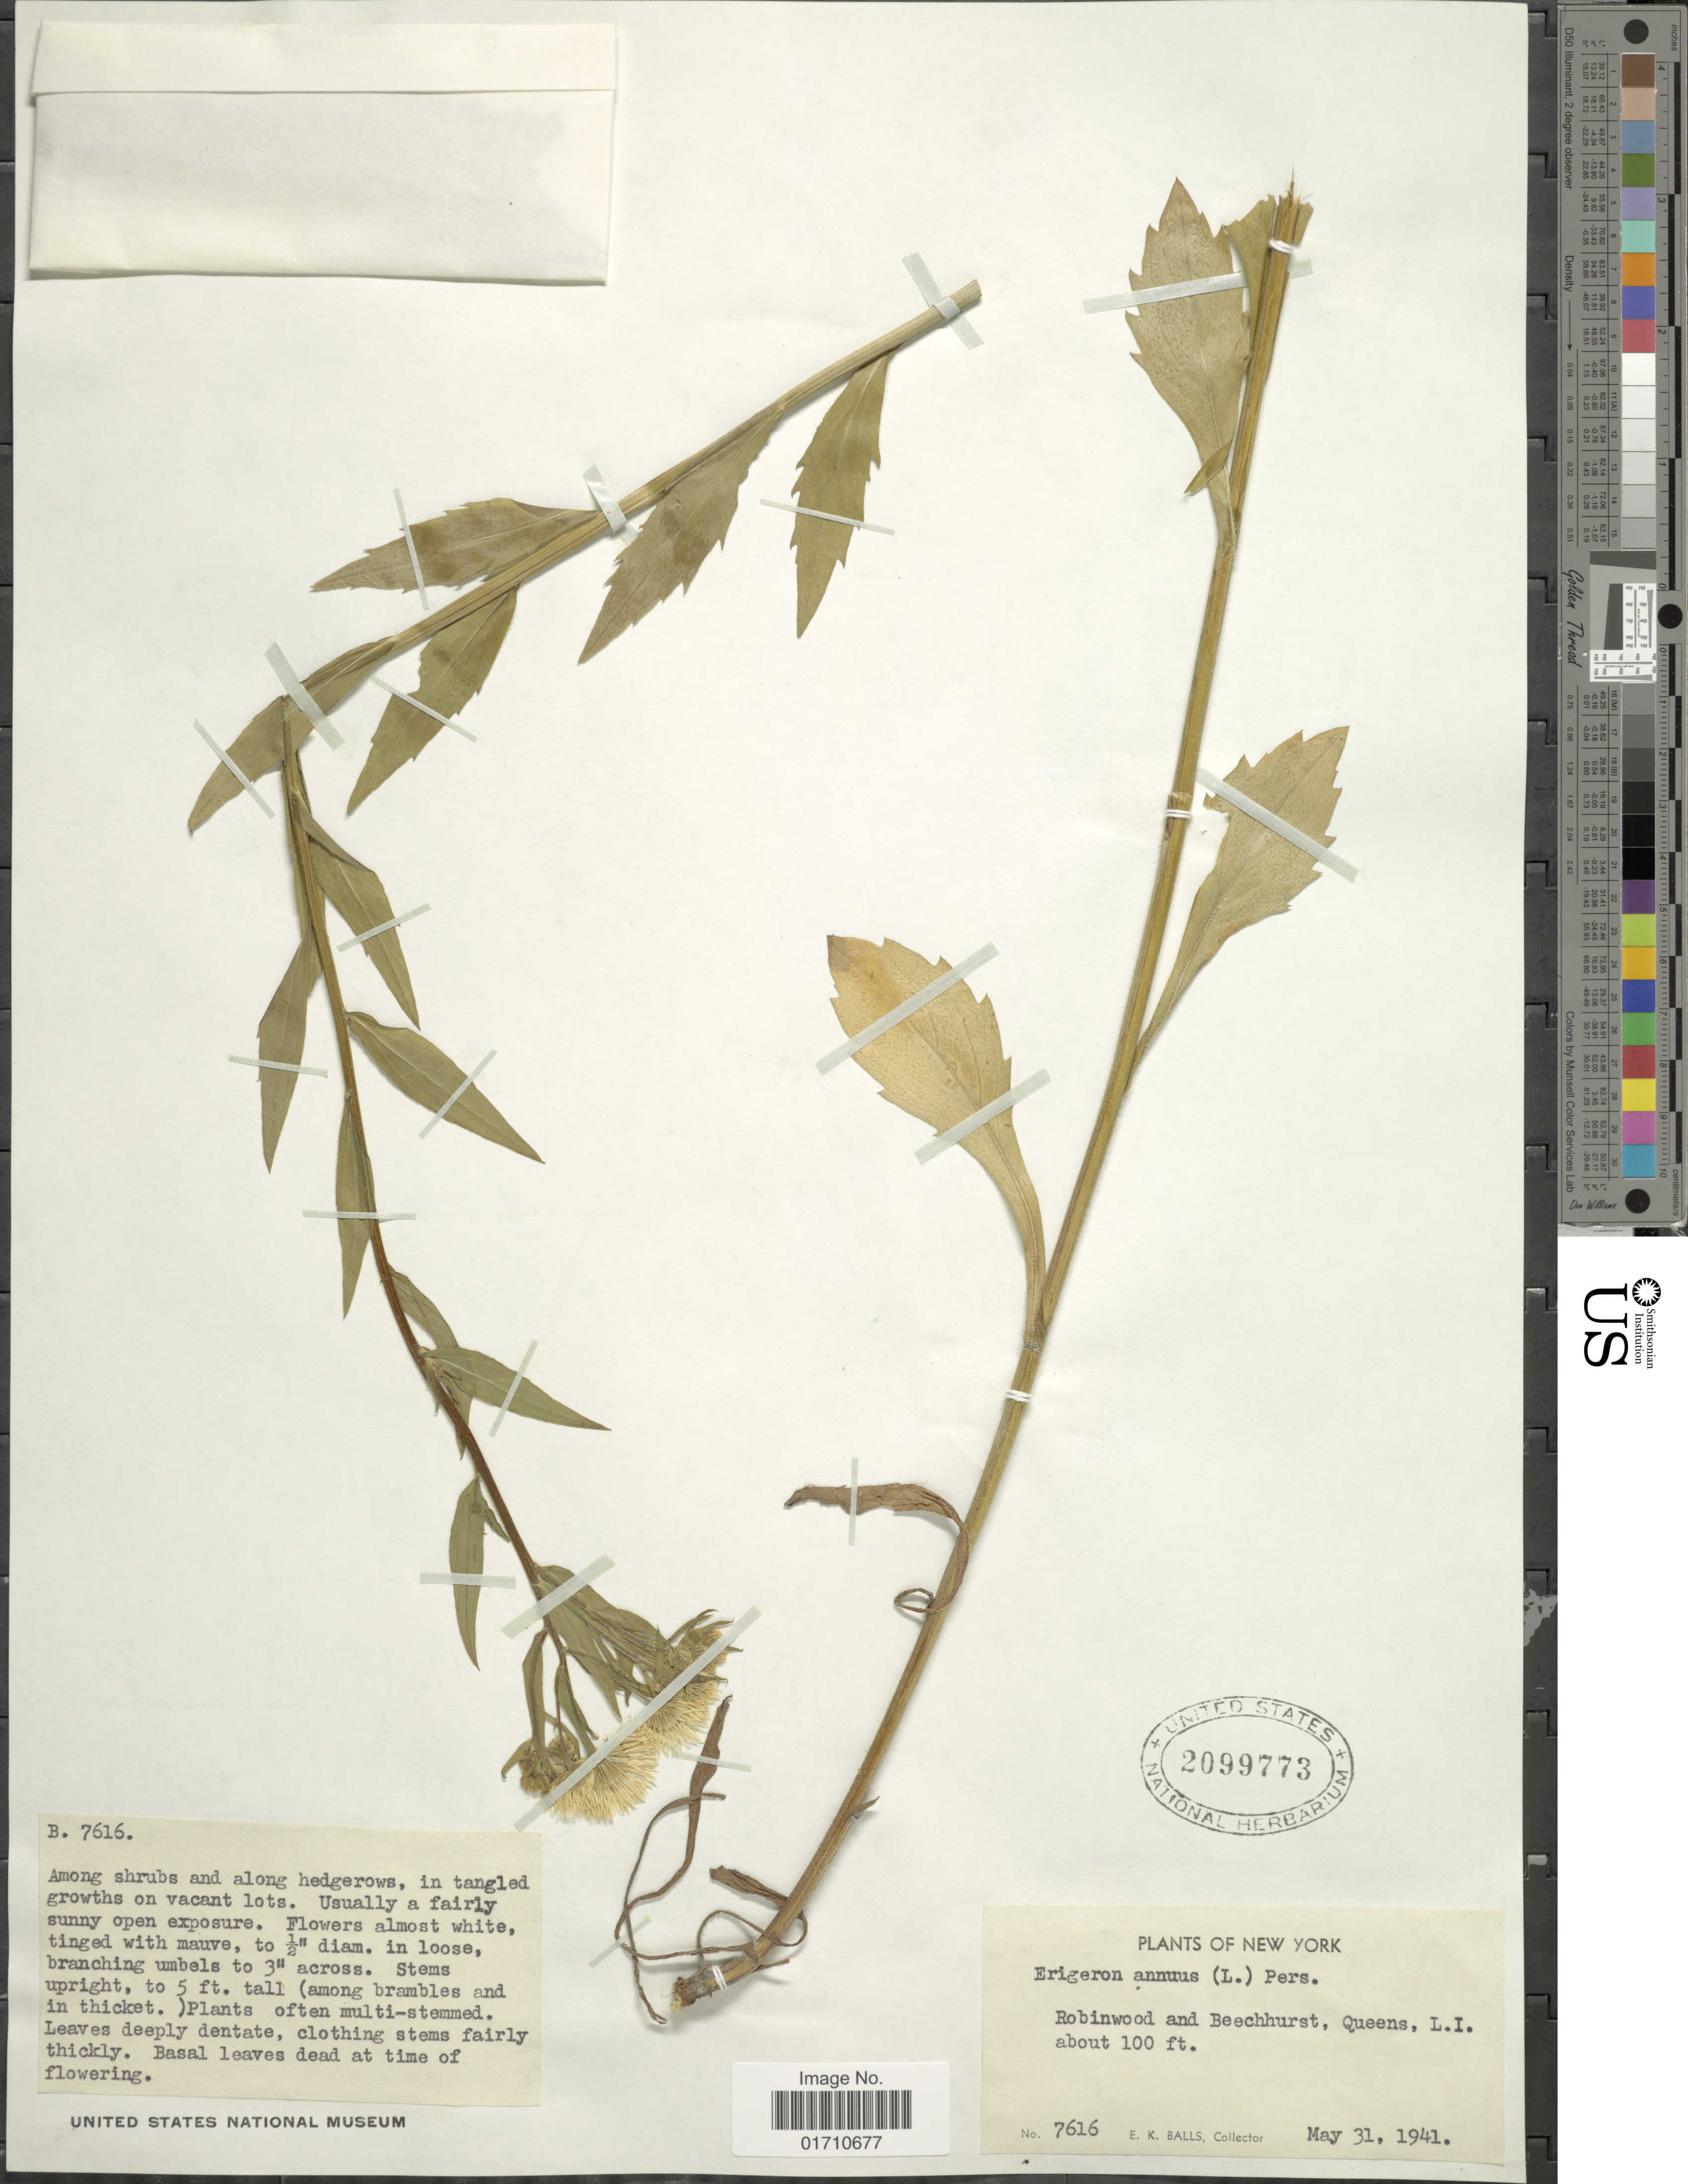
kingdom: Plantae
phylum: Tracheophyta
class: Magnoliopsida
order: Asterales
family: Asteraceae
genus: Erigeron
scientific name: Erigeron annuus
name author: (L.) Pers.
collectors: E. K. Balls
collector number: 7616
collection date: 1941-05-31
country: United States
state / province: New York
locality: Robinwood and Beechhurst, Queens, L.I.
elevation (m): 30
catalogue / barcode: US 2099773